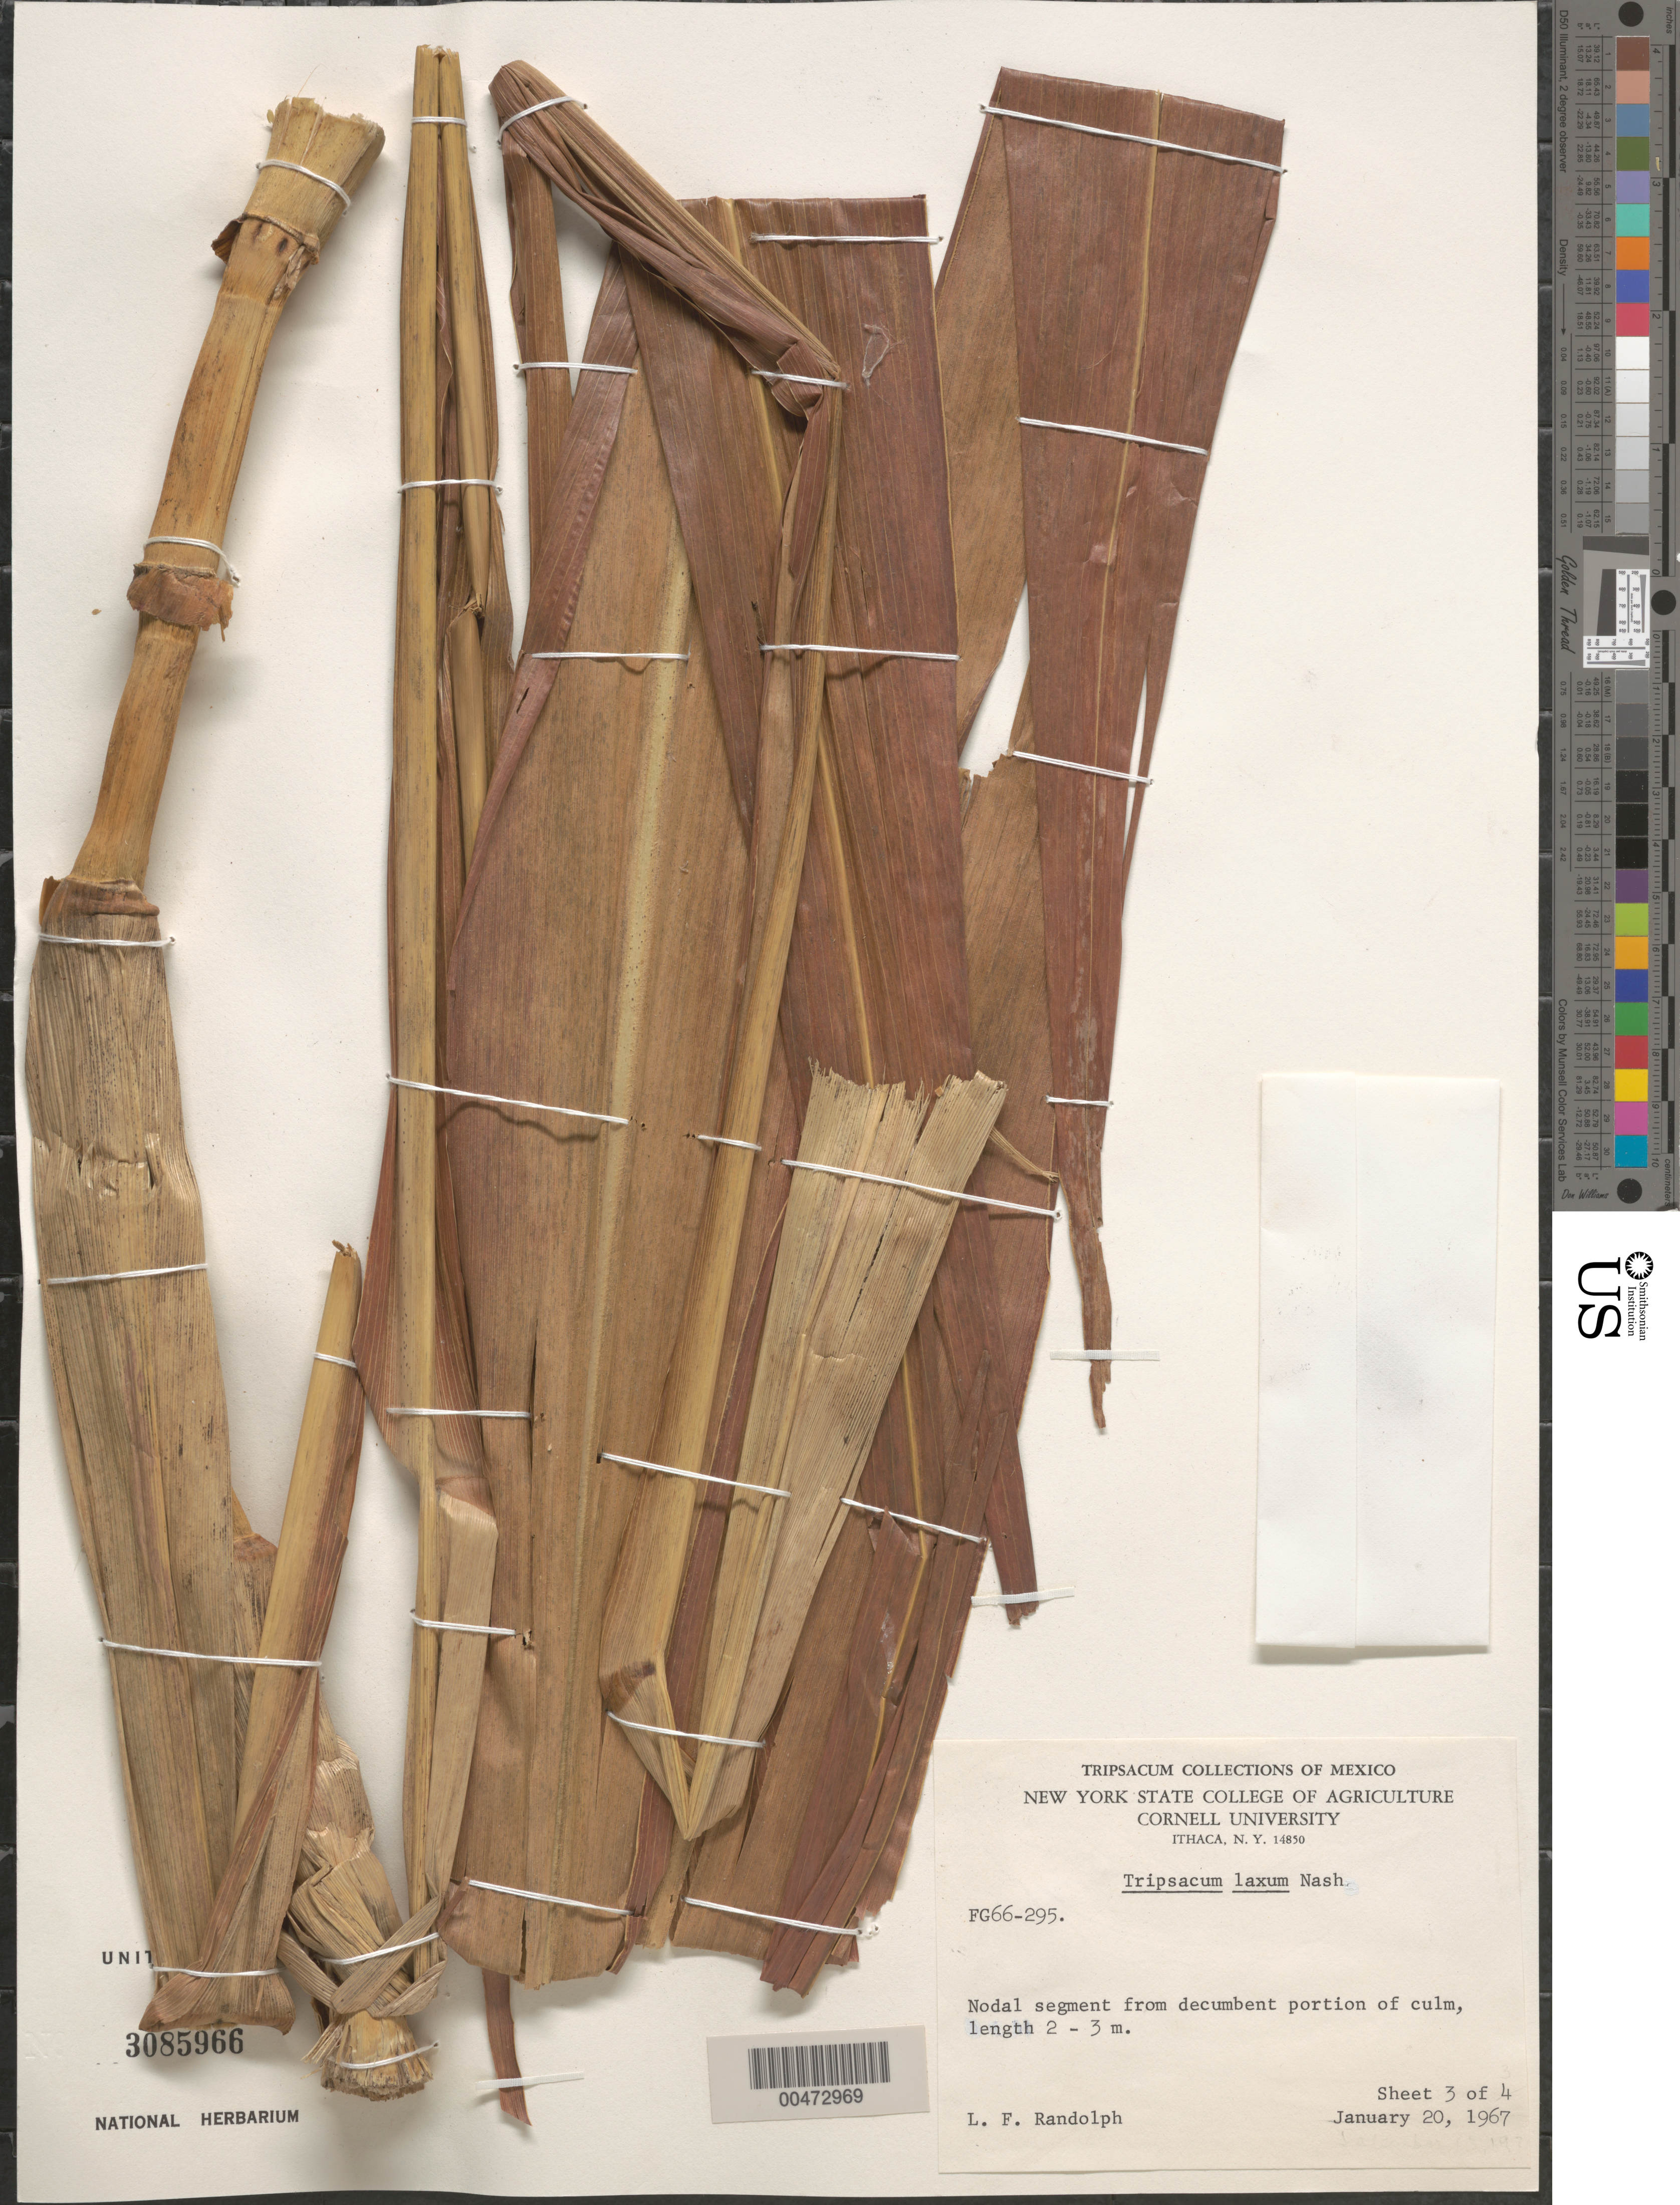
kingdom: Plantae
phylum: Tracheophyta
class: Liliopsida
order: Poales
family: Poaceae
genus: Tripsacum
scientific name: Tripsacum laxum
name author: Nash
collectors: L. F. Randolph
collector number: Fg66-295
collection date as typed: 20 Jan 1967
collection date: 1967-01-20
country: United States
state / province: Florida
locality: Fairchild tropical gardens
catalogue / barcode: US 3085966